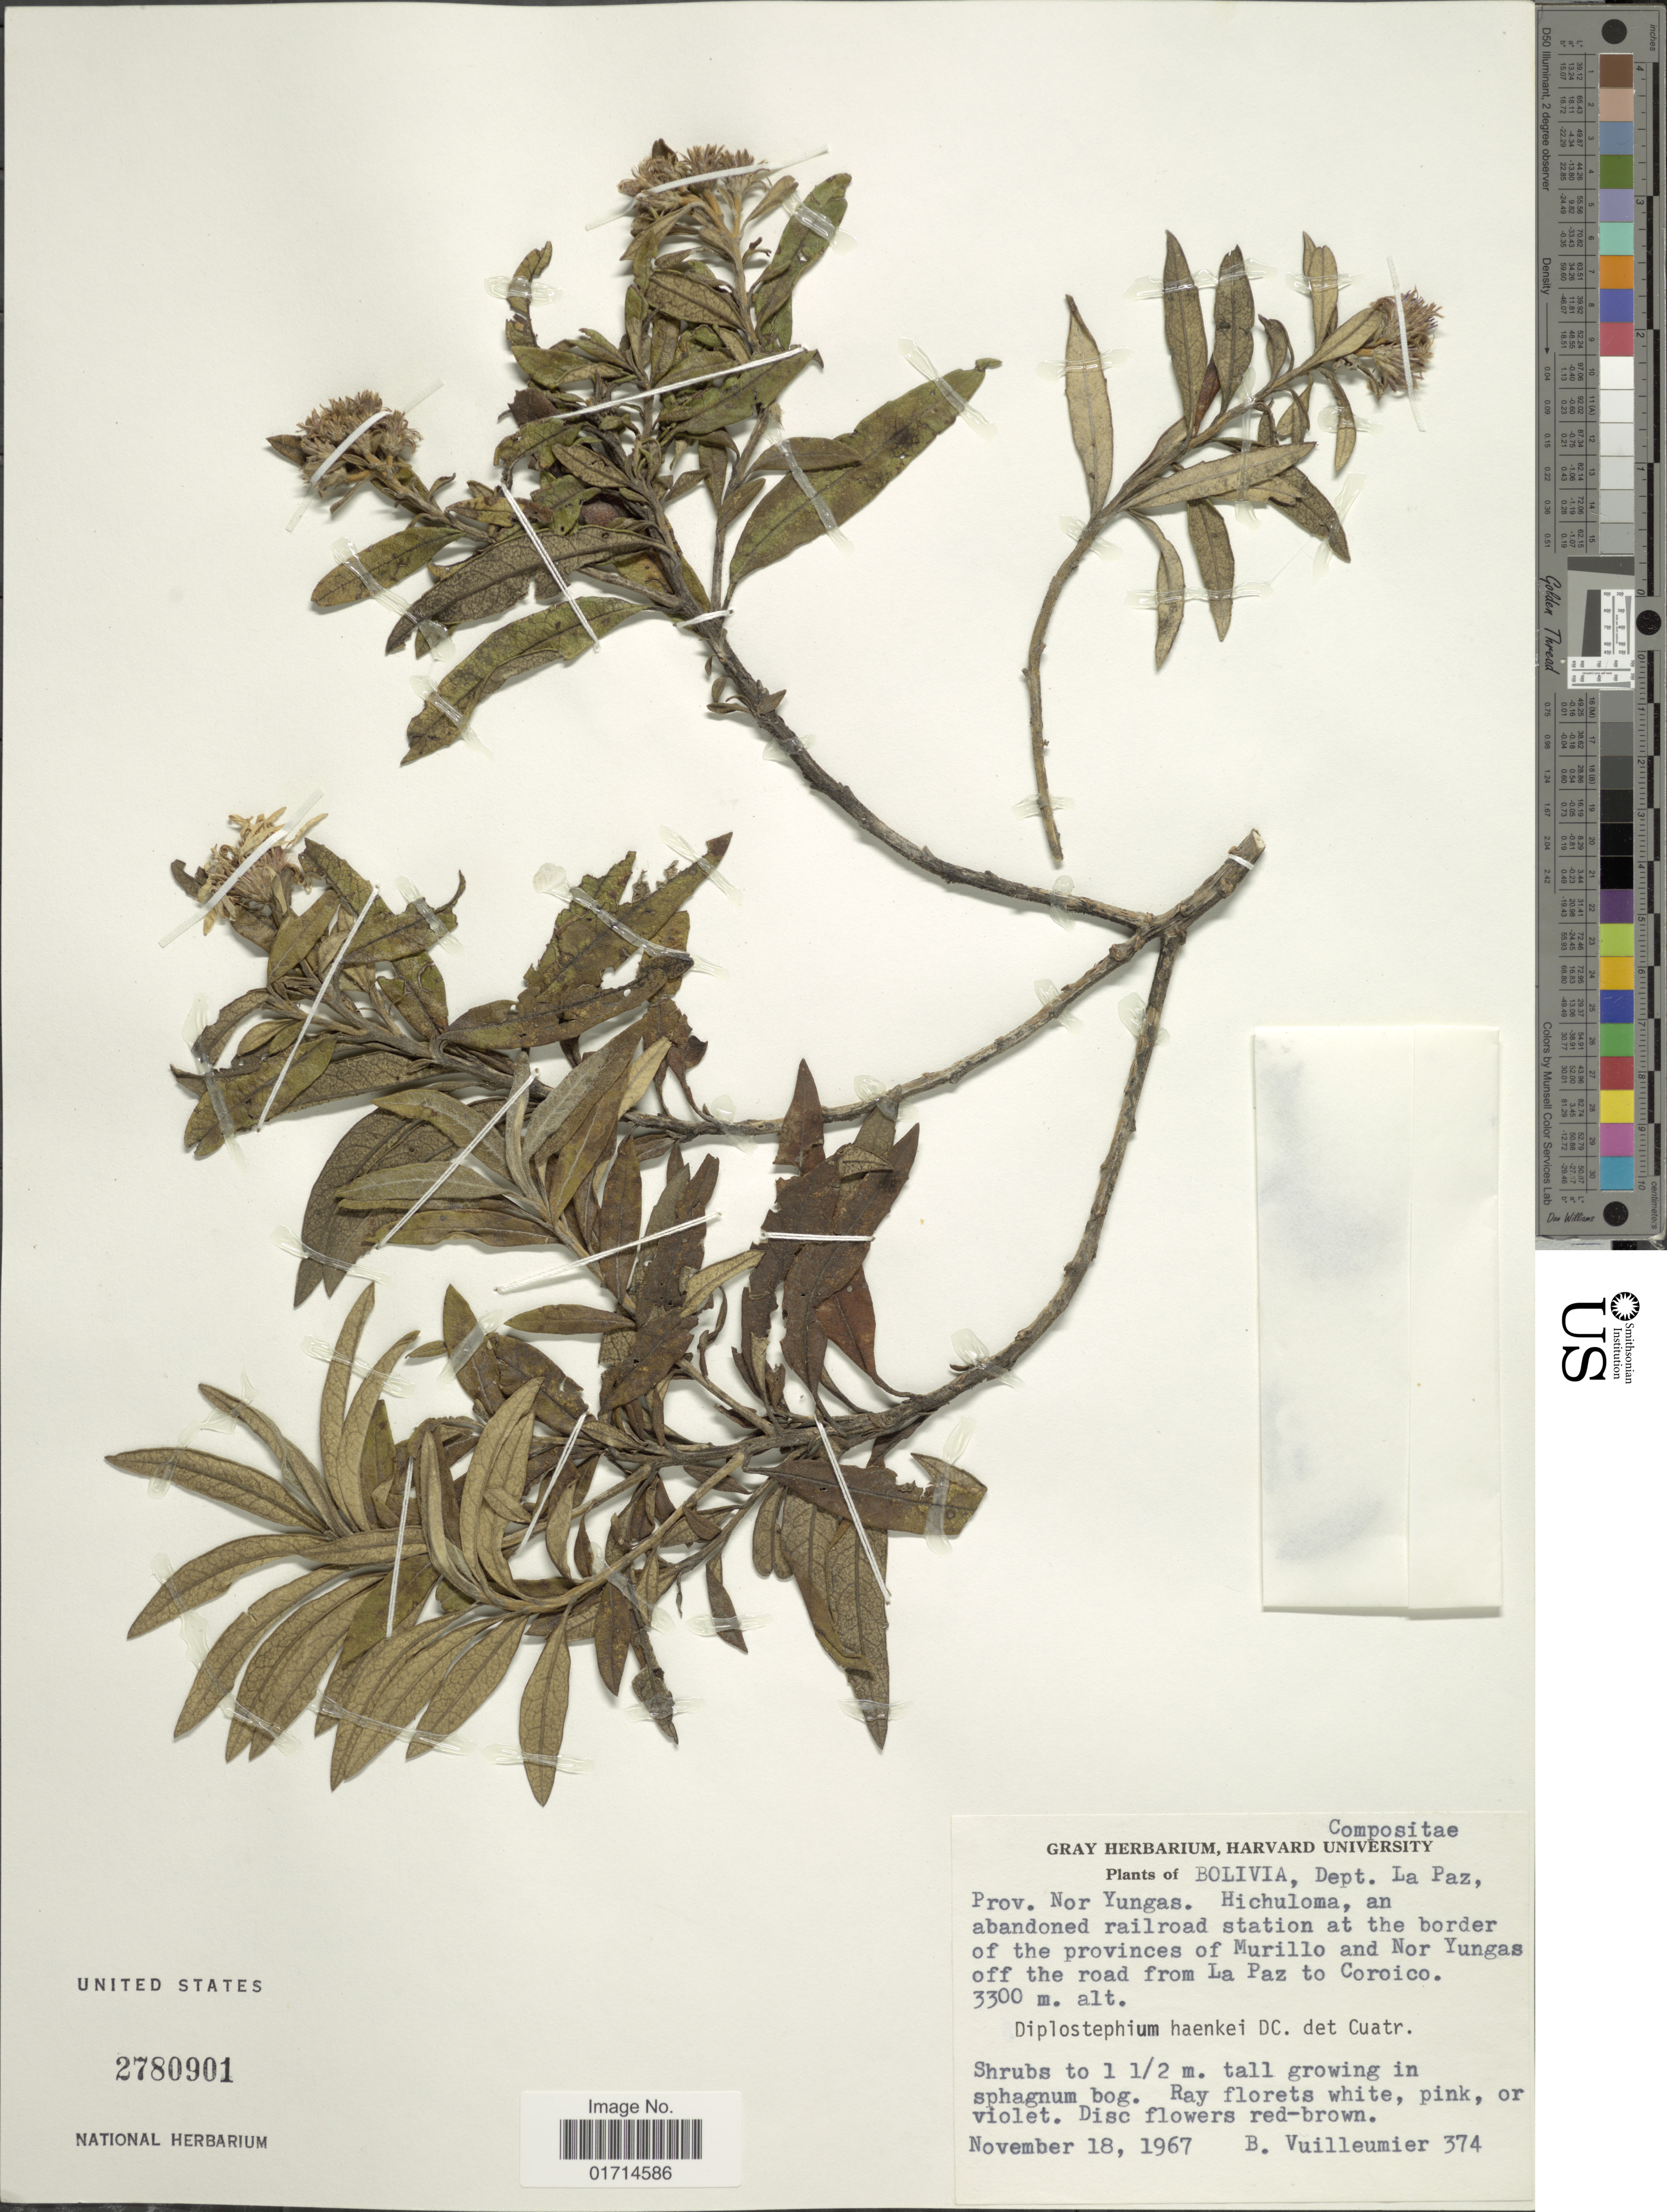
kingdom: Plantae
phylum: Tracheophyta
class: Magnoliopsida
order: Asterales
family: Asteraceae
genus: Diplostephium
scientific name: Diplostephium haenkei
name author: (DC.) Wedd.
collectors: B. Vuilleumier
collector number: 374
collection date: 1967-11-18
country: Bolivia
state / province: La Paz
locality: Prov. Nor Yungas, Hichuloma, an abandoned railroad station at the border of the provinces of Murillo and Nor Yungas off the road from La Paz to Coroico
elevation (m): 3300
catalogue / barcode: US 2780901